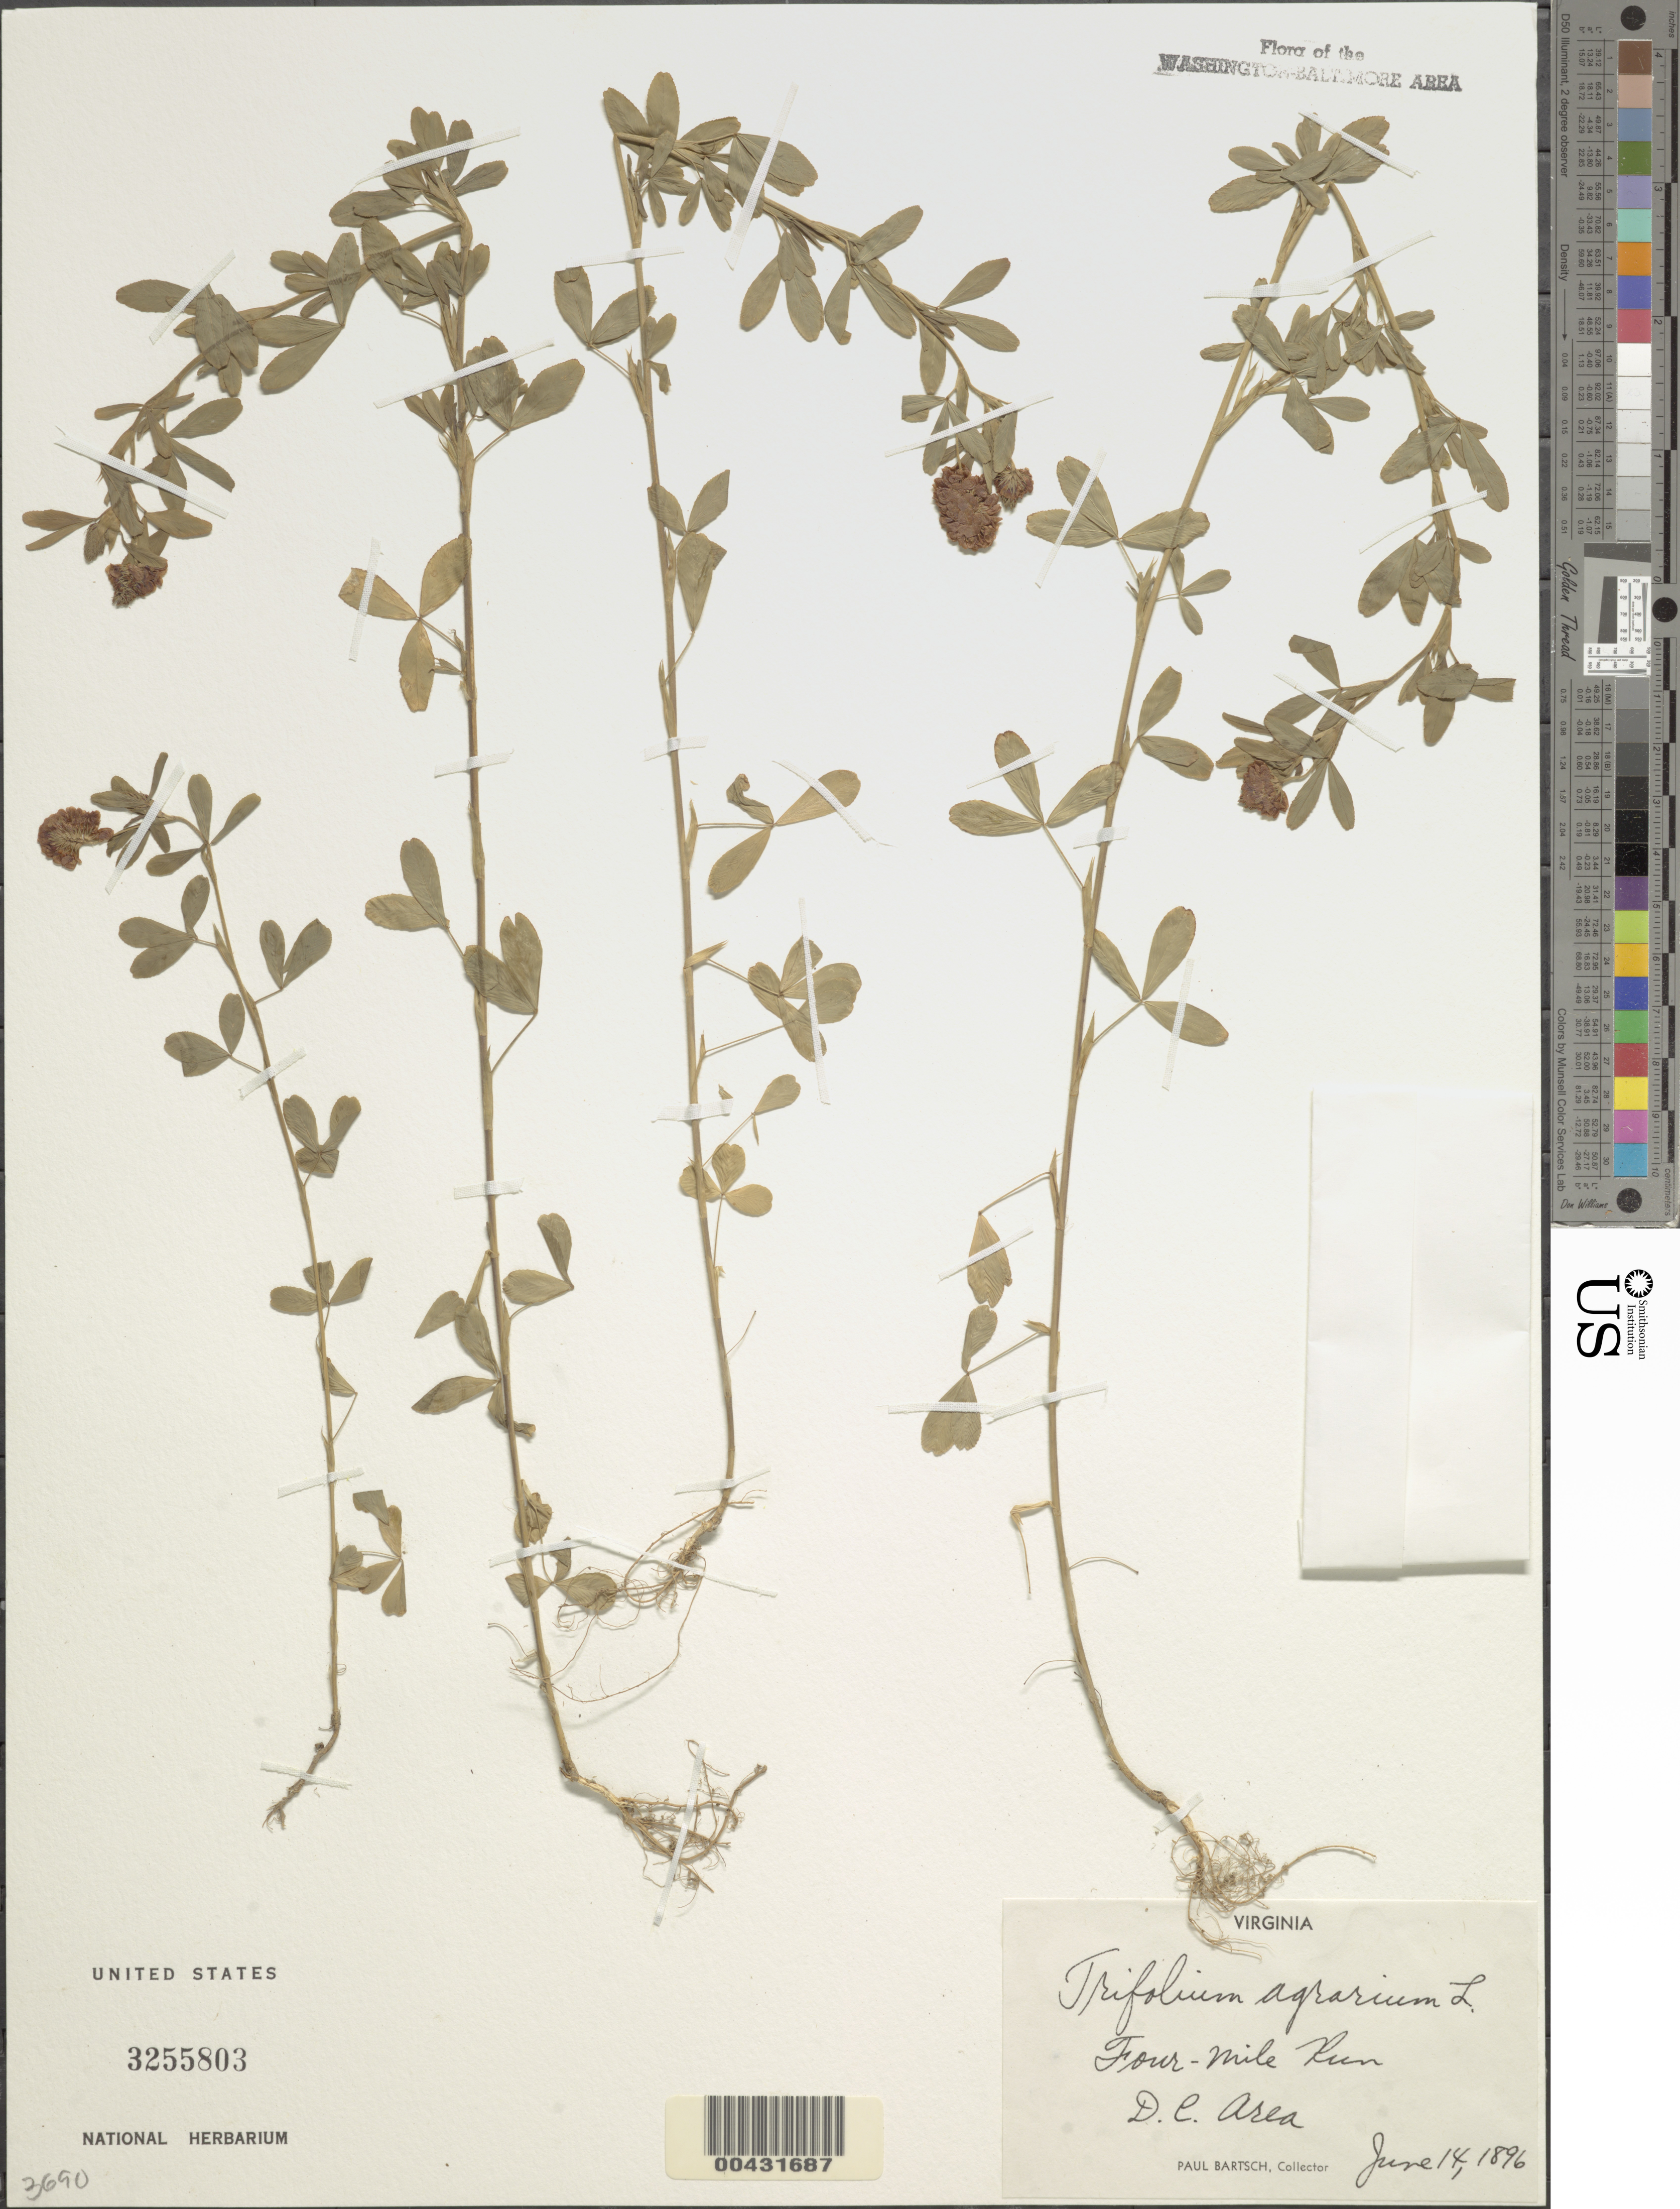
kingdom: Plantae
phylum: Tracheophyta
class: Magnoliopsida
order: Fabales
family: Fabaceae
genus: Trifolium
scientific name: Trifolium aureum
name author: Pollich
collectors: P. Bartsch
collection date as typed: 14 Jun 1896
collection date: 1896-06-14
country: United States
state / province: Virginia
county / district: Arlington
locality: Four Mile Run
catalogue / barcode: US 3255803